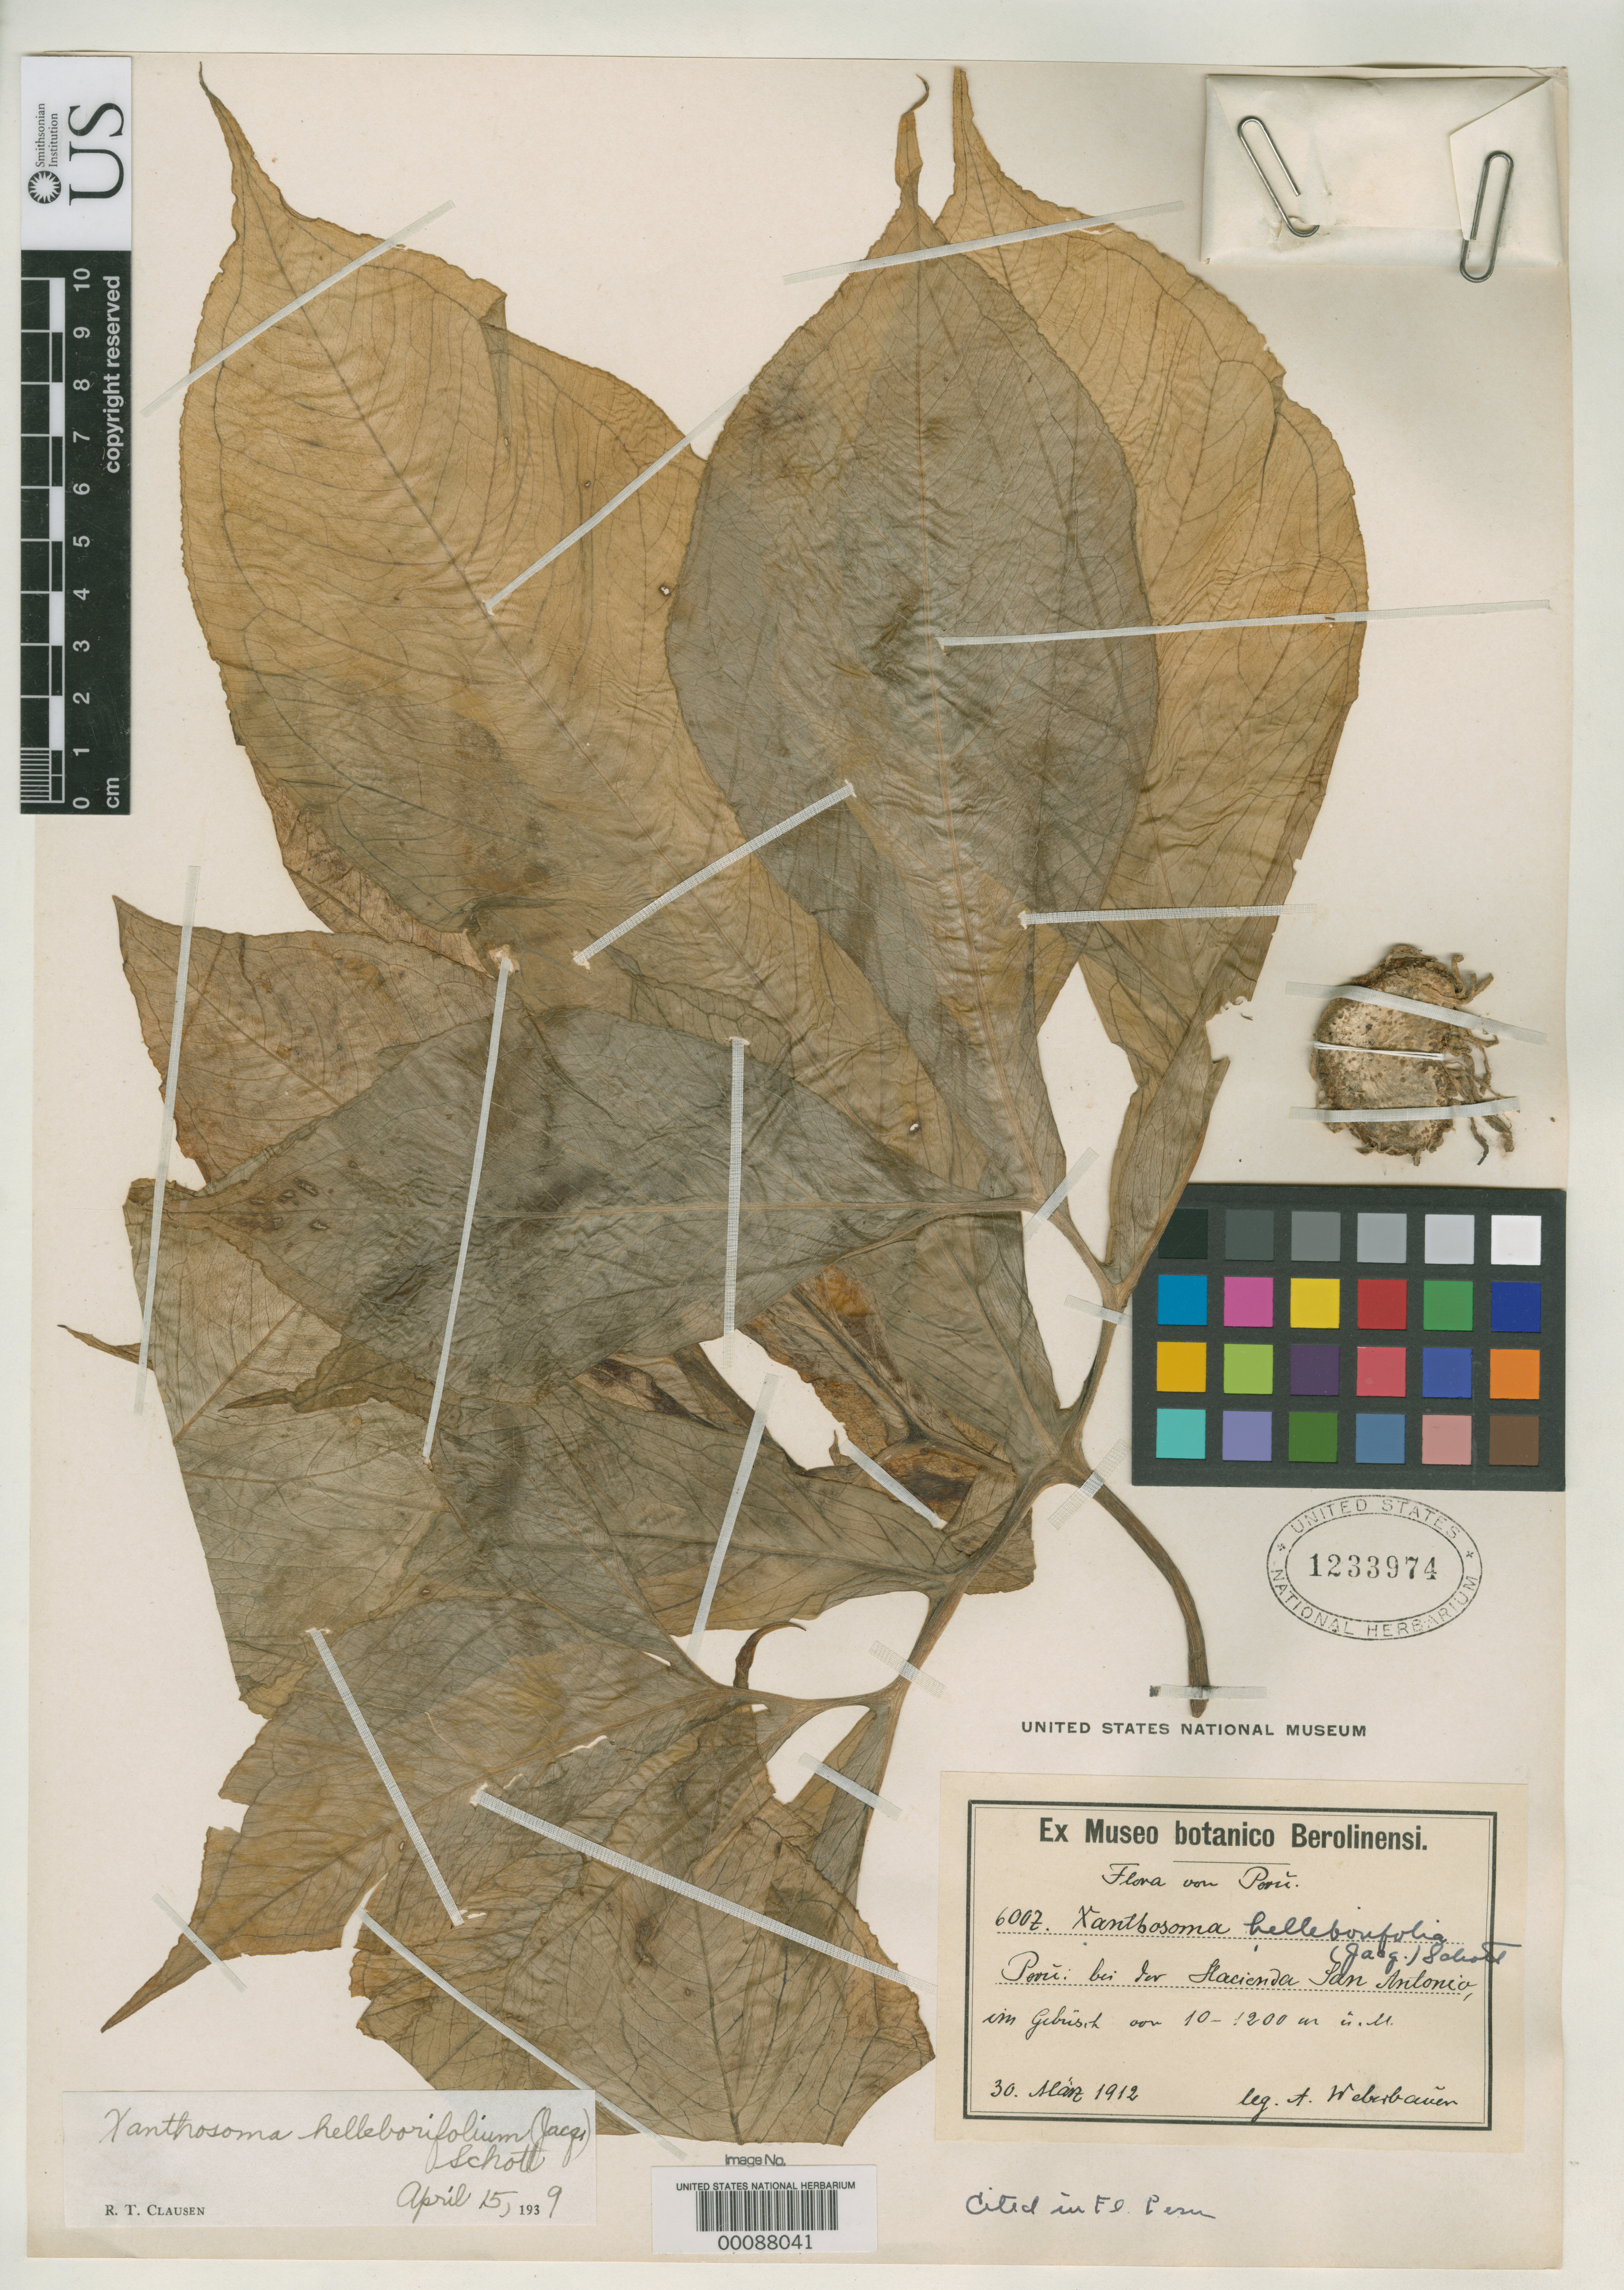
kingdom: Plantae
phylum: Tracheophyta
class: Liliopsida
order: Alismatales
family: Araceae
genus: Xanthosoma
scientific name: Xanthosoma helleborifolium var. weberbaueri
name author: Engl.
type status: Isotype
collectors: A. Weberbauer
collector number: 6007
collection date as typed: Mar 1912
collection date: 1912-03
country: Peru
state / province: Piura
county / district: Huancabamba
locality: Hacienda San Antonio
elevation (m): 1000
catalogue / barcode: US 1233974